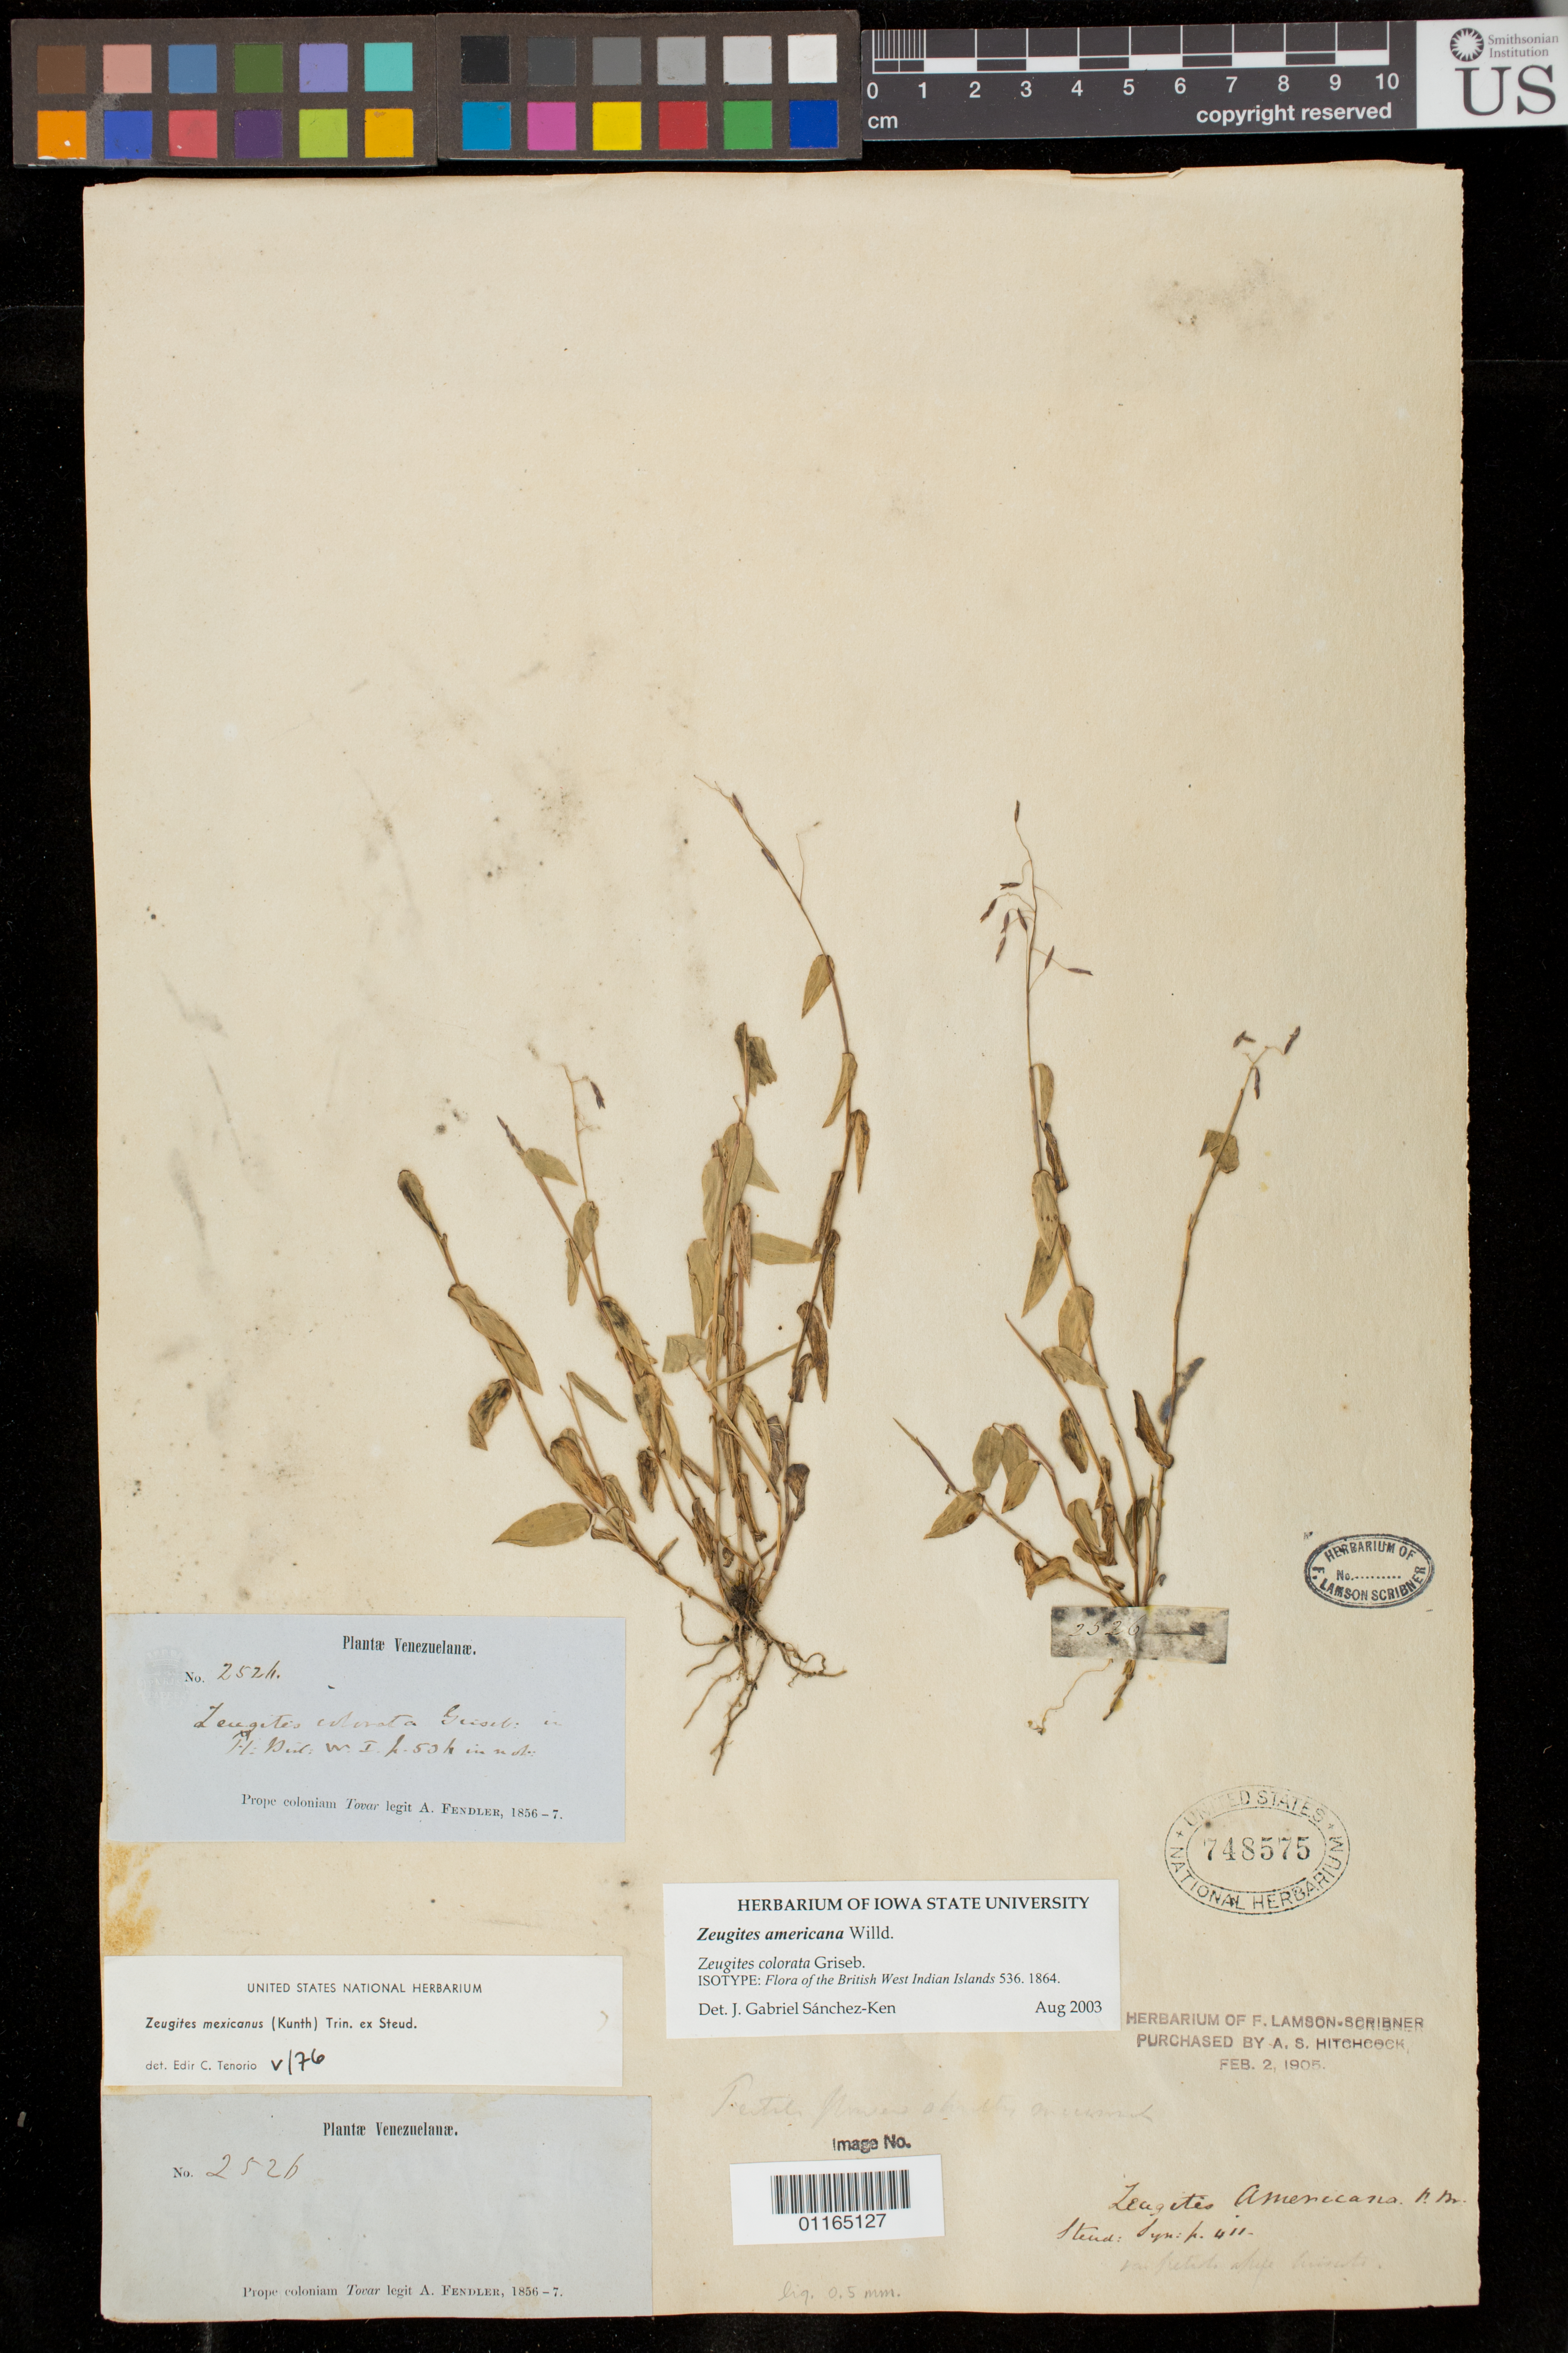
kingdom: Plantae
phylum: Tracheophyta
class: Liliopsida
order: Poales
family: Poaceae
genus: Zeugites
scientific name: Zeugites coloratus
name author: Griseb.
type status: Isotype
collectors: A. Fendler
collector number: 2526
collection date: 1856/1857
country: Venezuela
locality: Prope coloniam Tovar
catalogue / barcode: US 748575